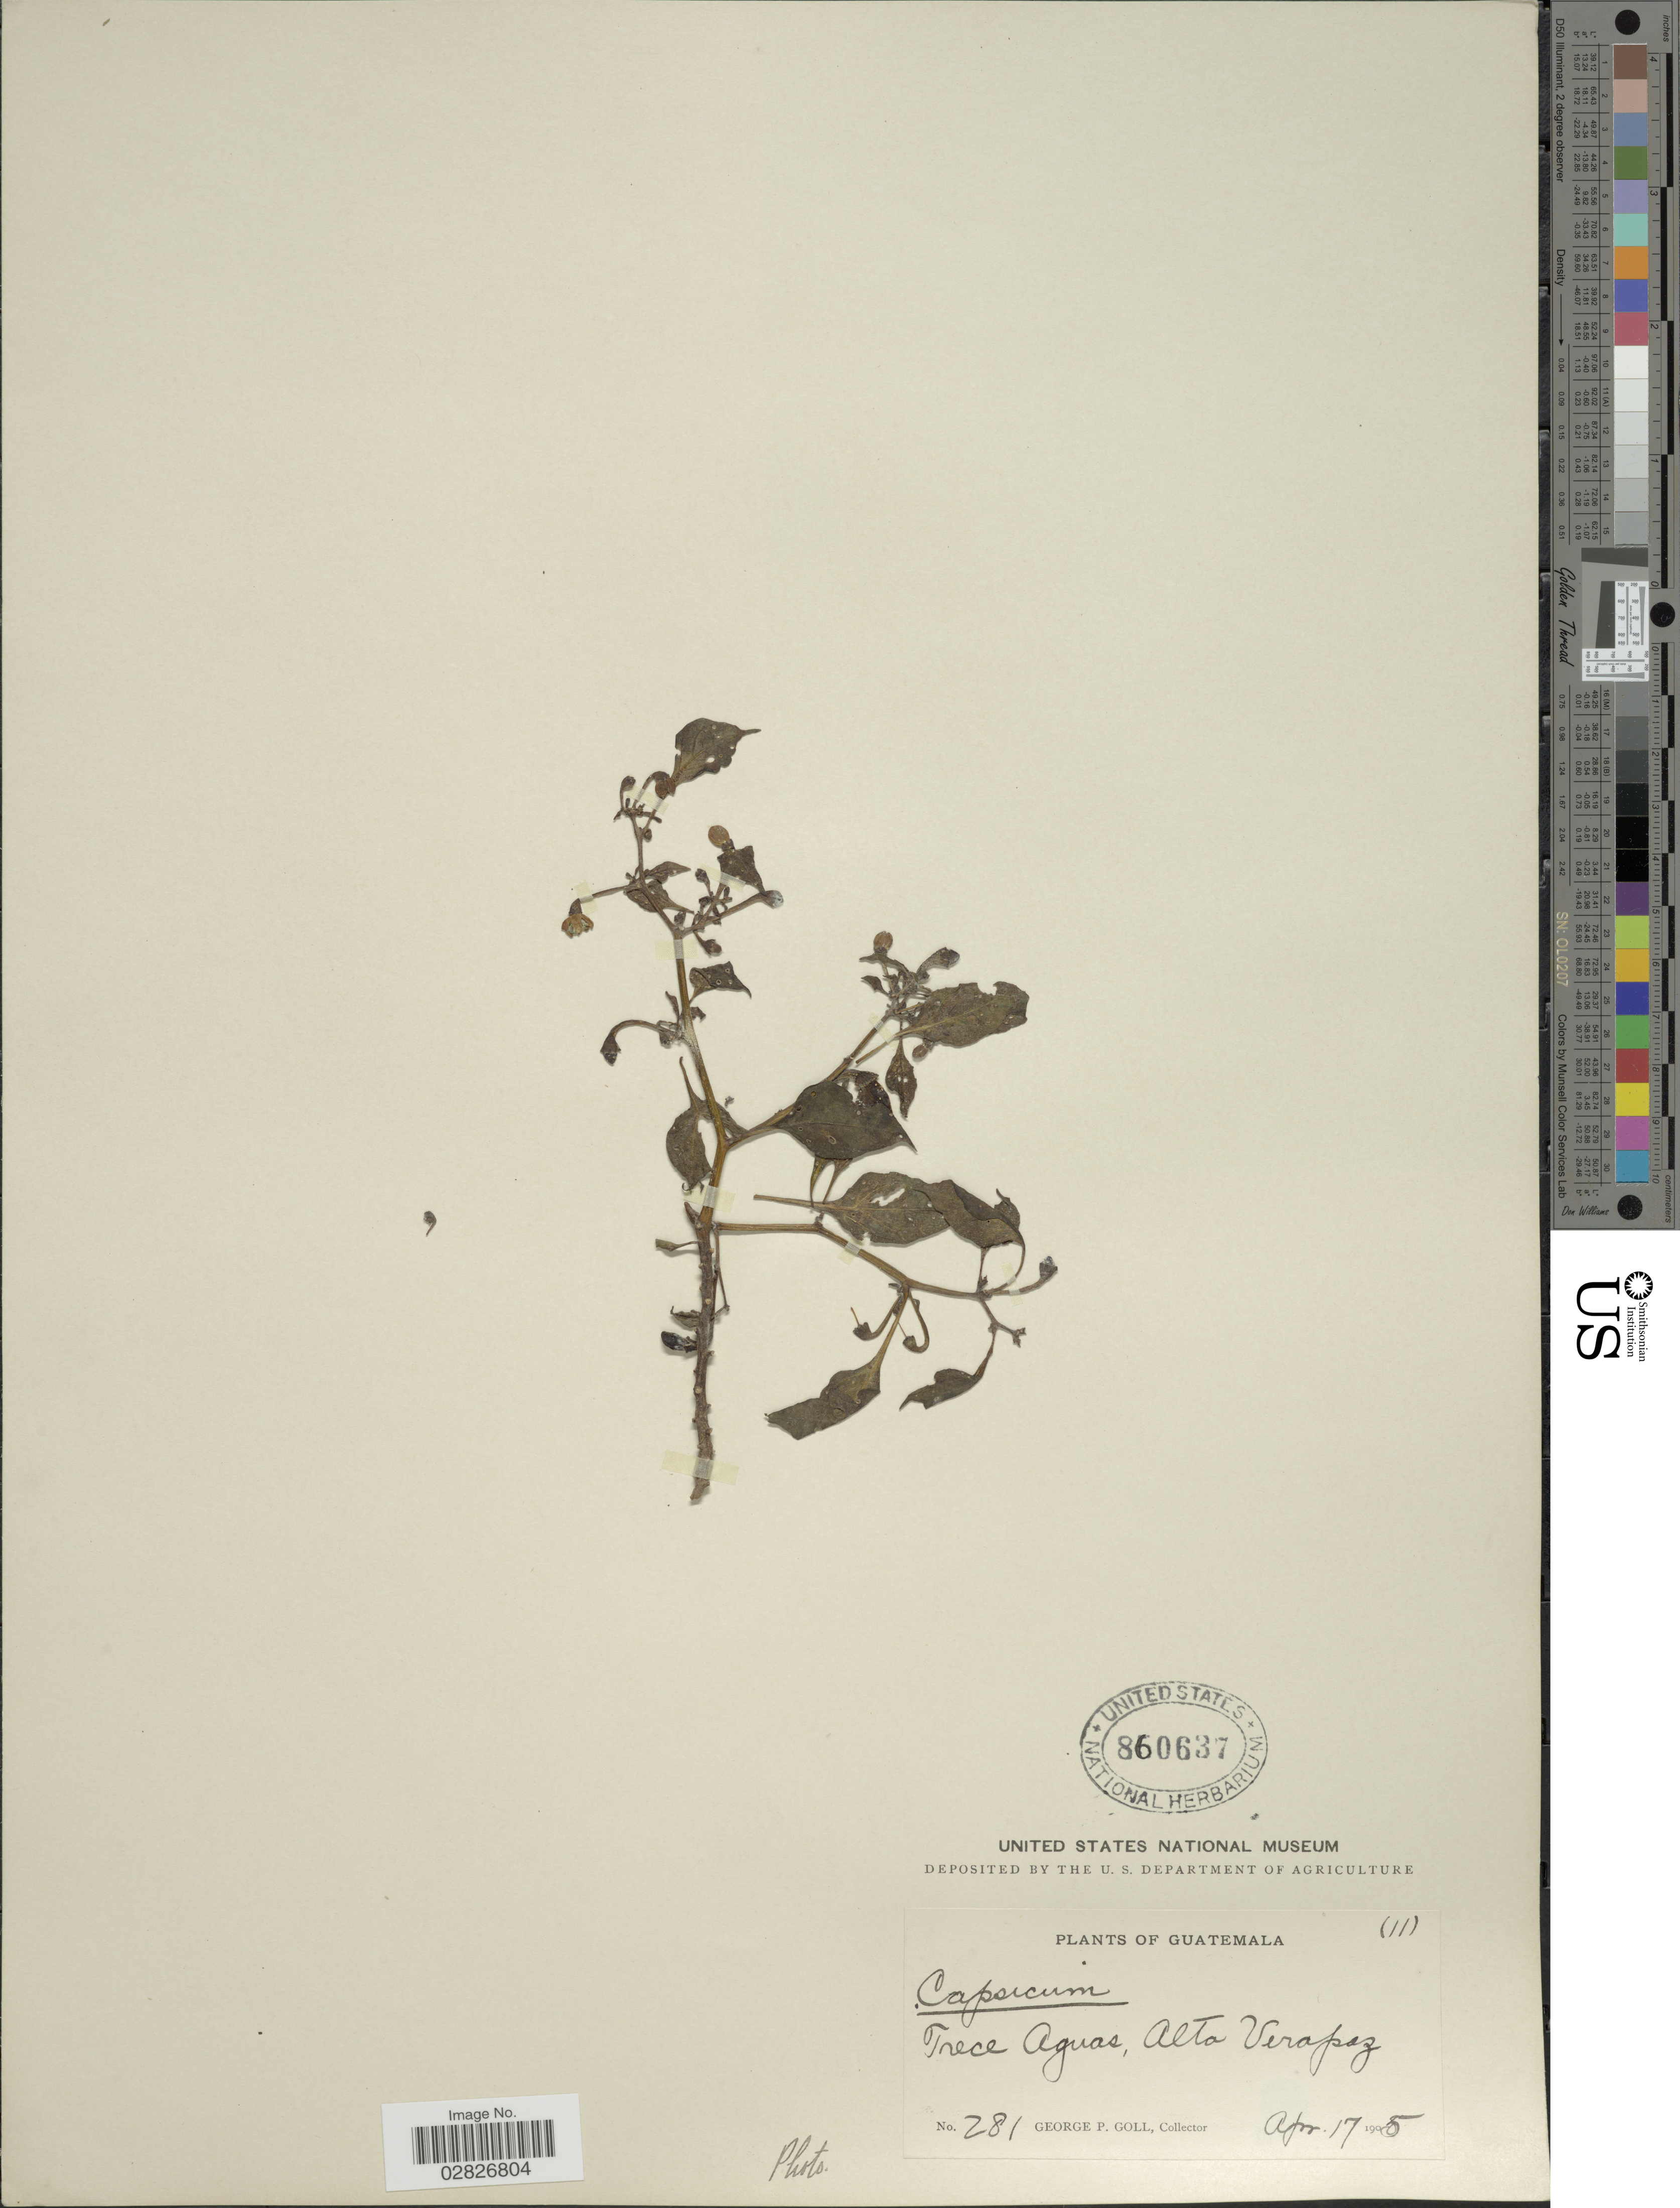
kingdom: Plantae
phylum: Tracheophyta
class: Magnoliopsida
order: Solanales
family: Solanaceae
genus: Capsicum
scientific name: Capsicum annuum 'Habanero'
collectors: G. P. Goll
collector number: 281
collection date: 1905-04-17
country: Guatemala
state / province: Alta Verapaz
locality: Trece Aguas.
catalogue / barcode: US 860637